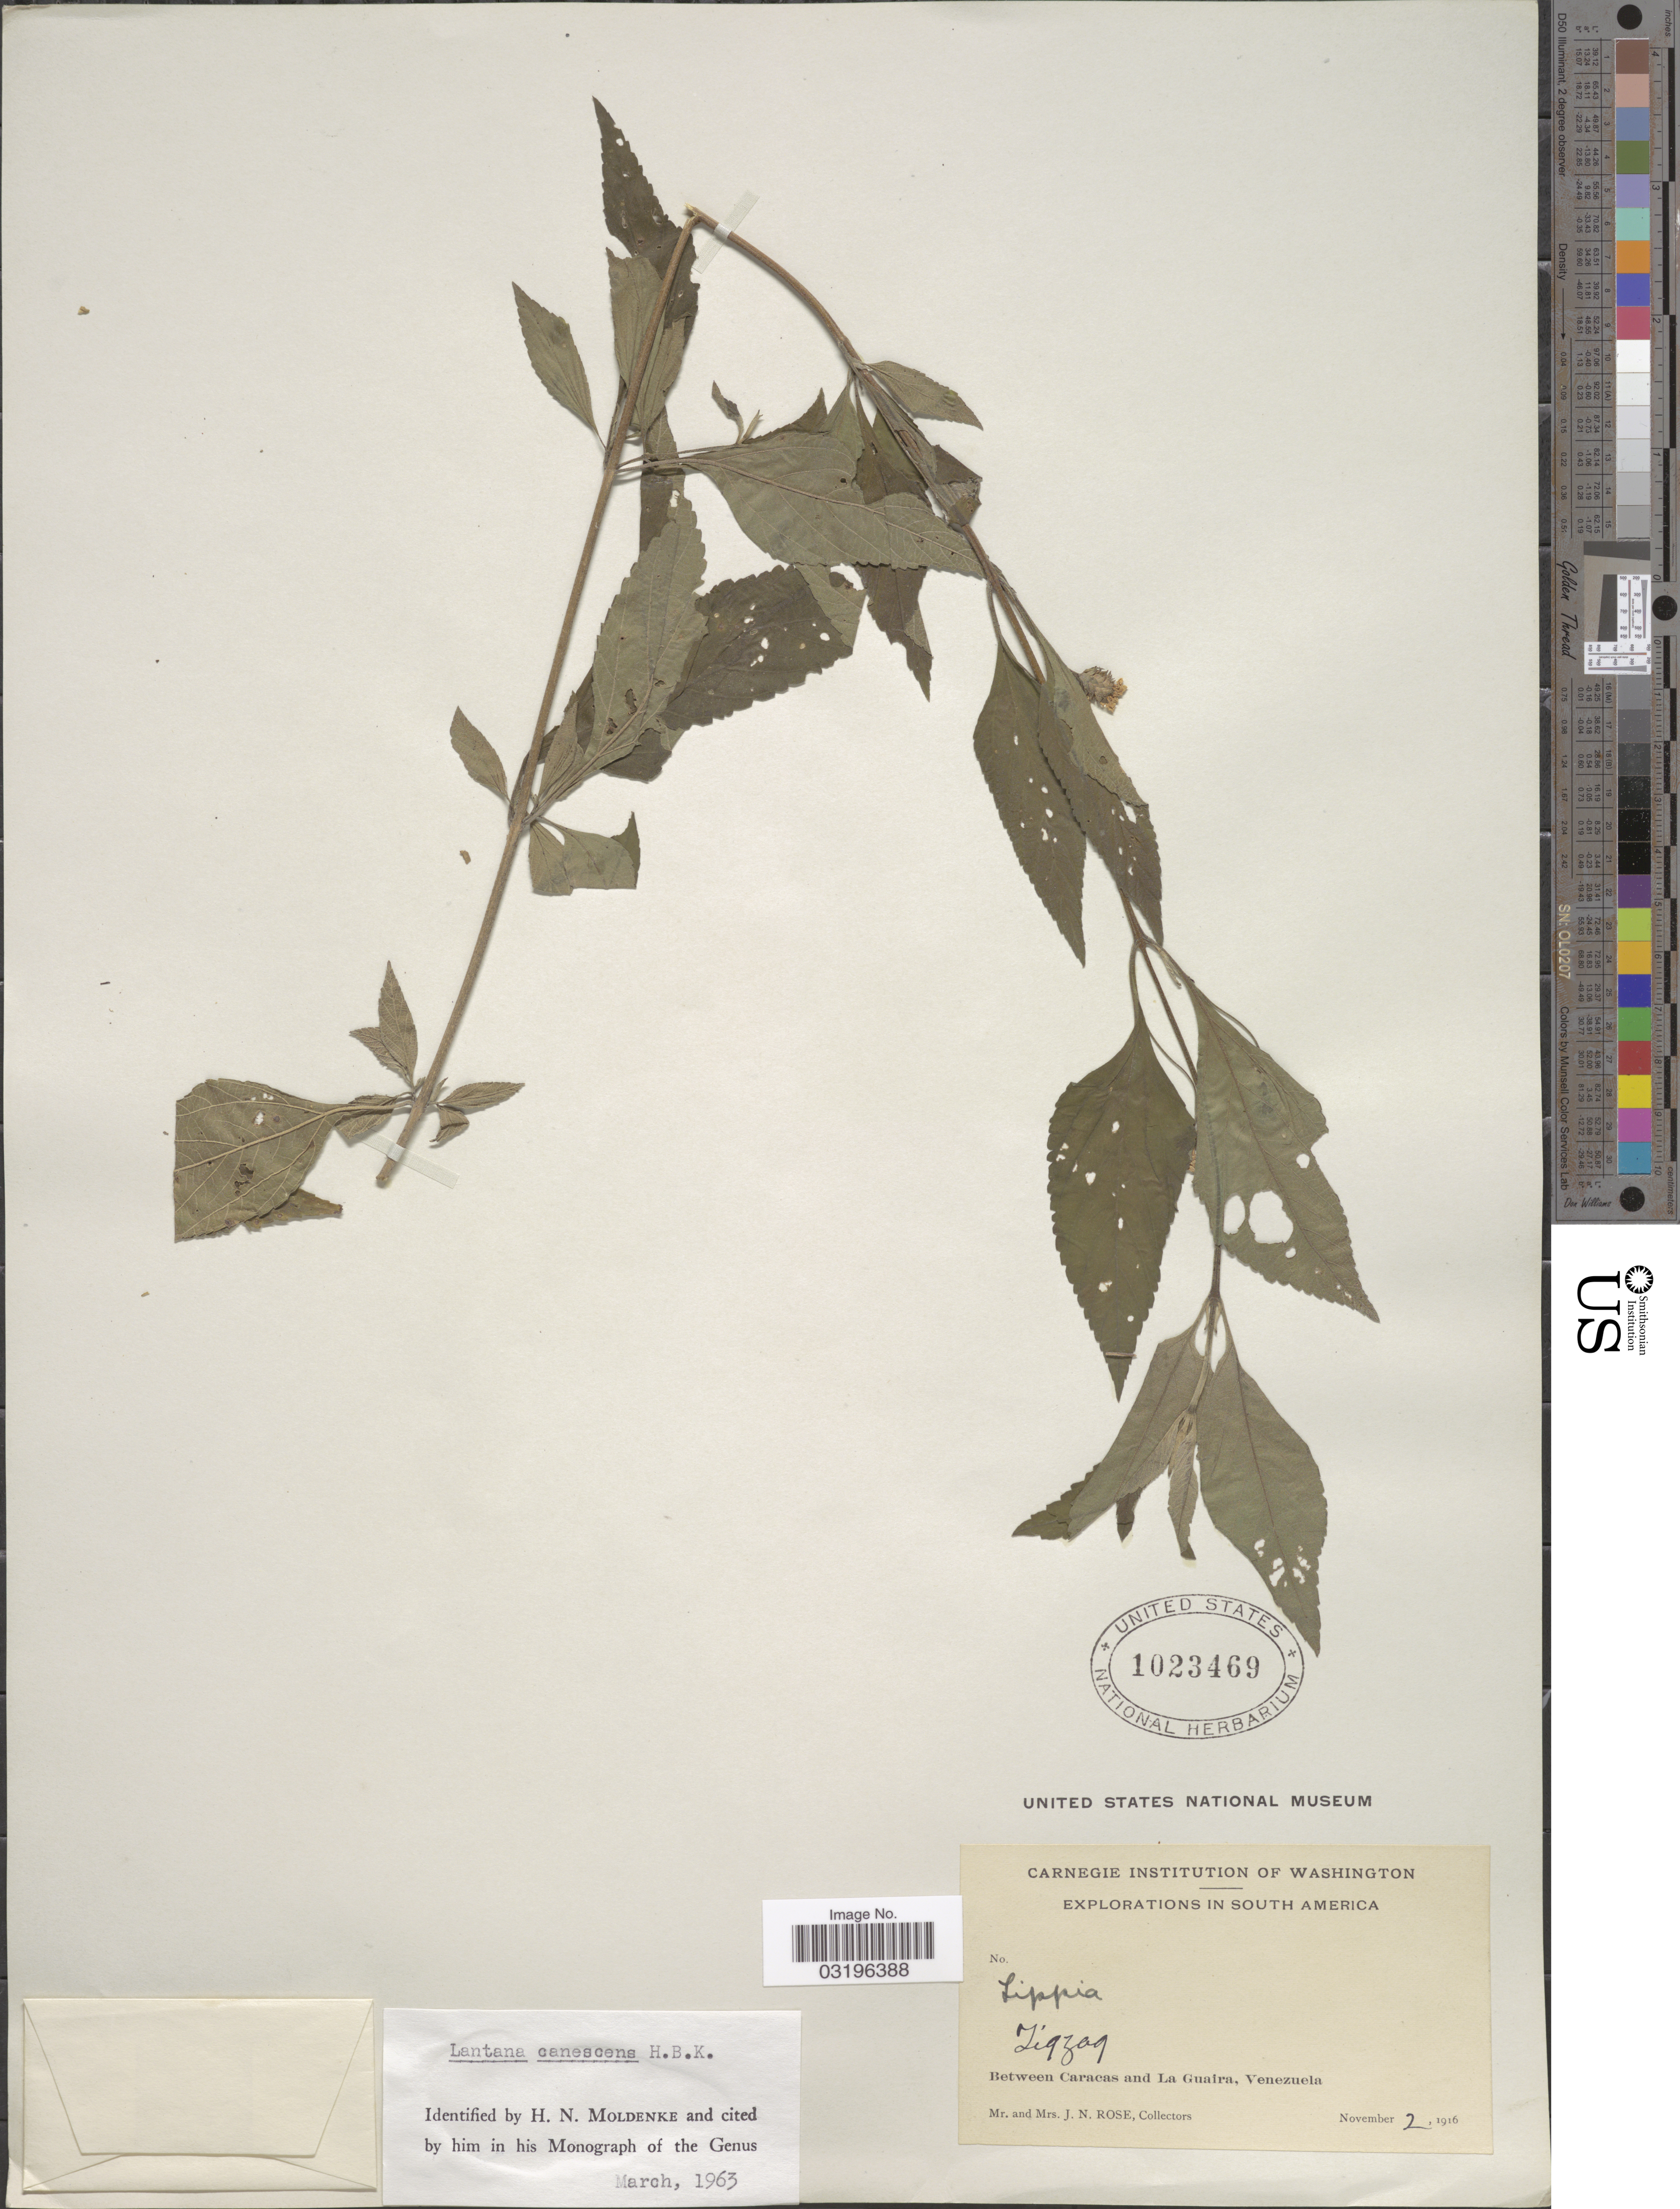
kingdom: Plantae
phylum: Tracheophyta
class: Magnoliopsida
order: Lamiales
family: Verbenaceae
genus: Lantana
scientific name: Lantana canescens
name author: Kunth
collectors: J. N. Rose & L. B. Rose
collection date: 1916-11-02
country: Venezuela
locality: Between Caracas and La Guaira.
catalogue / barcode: US 1023469